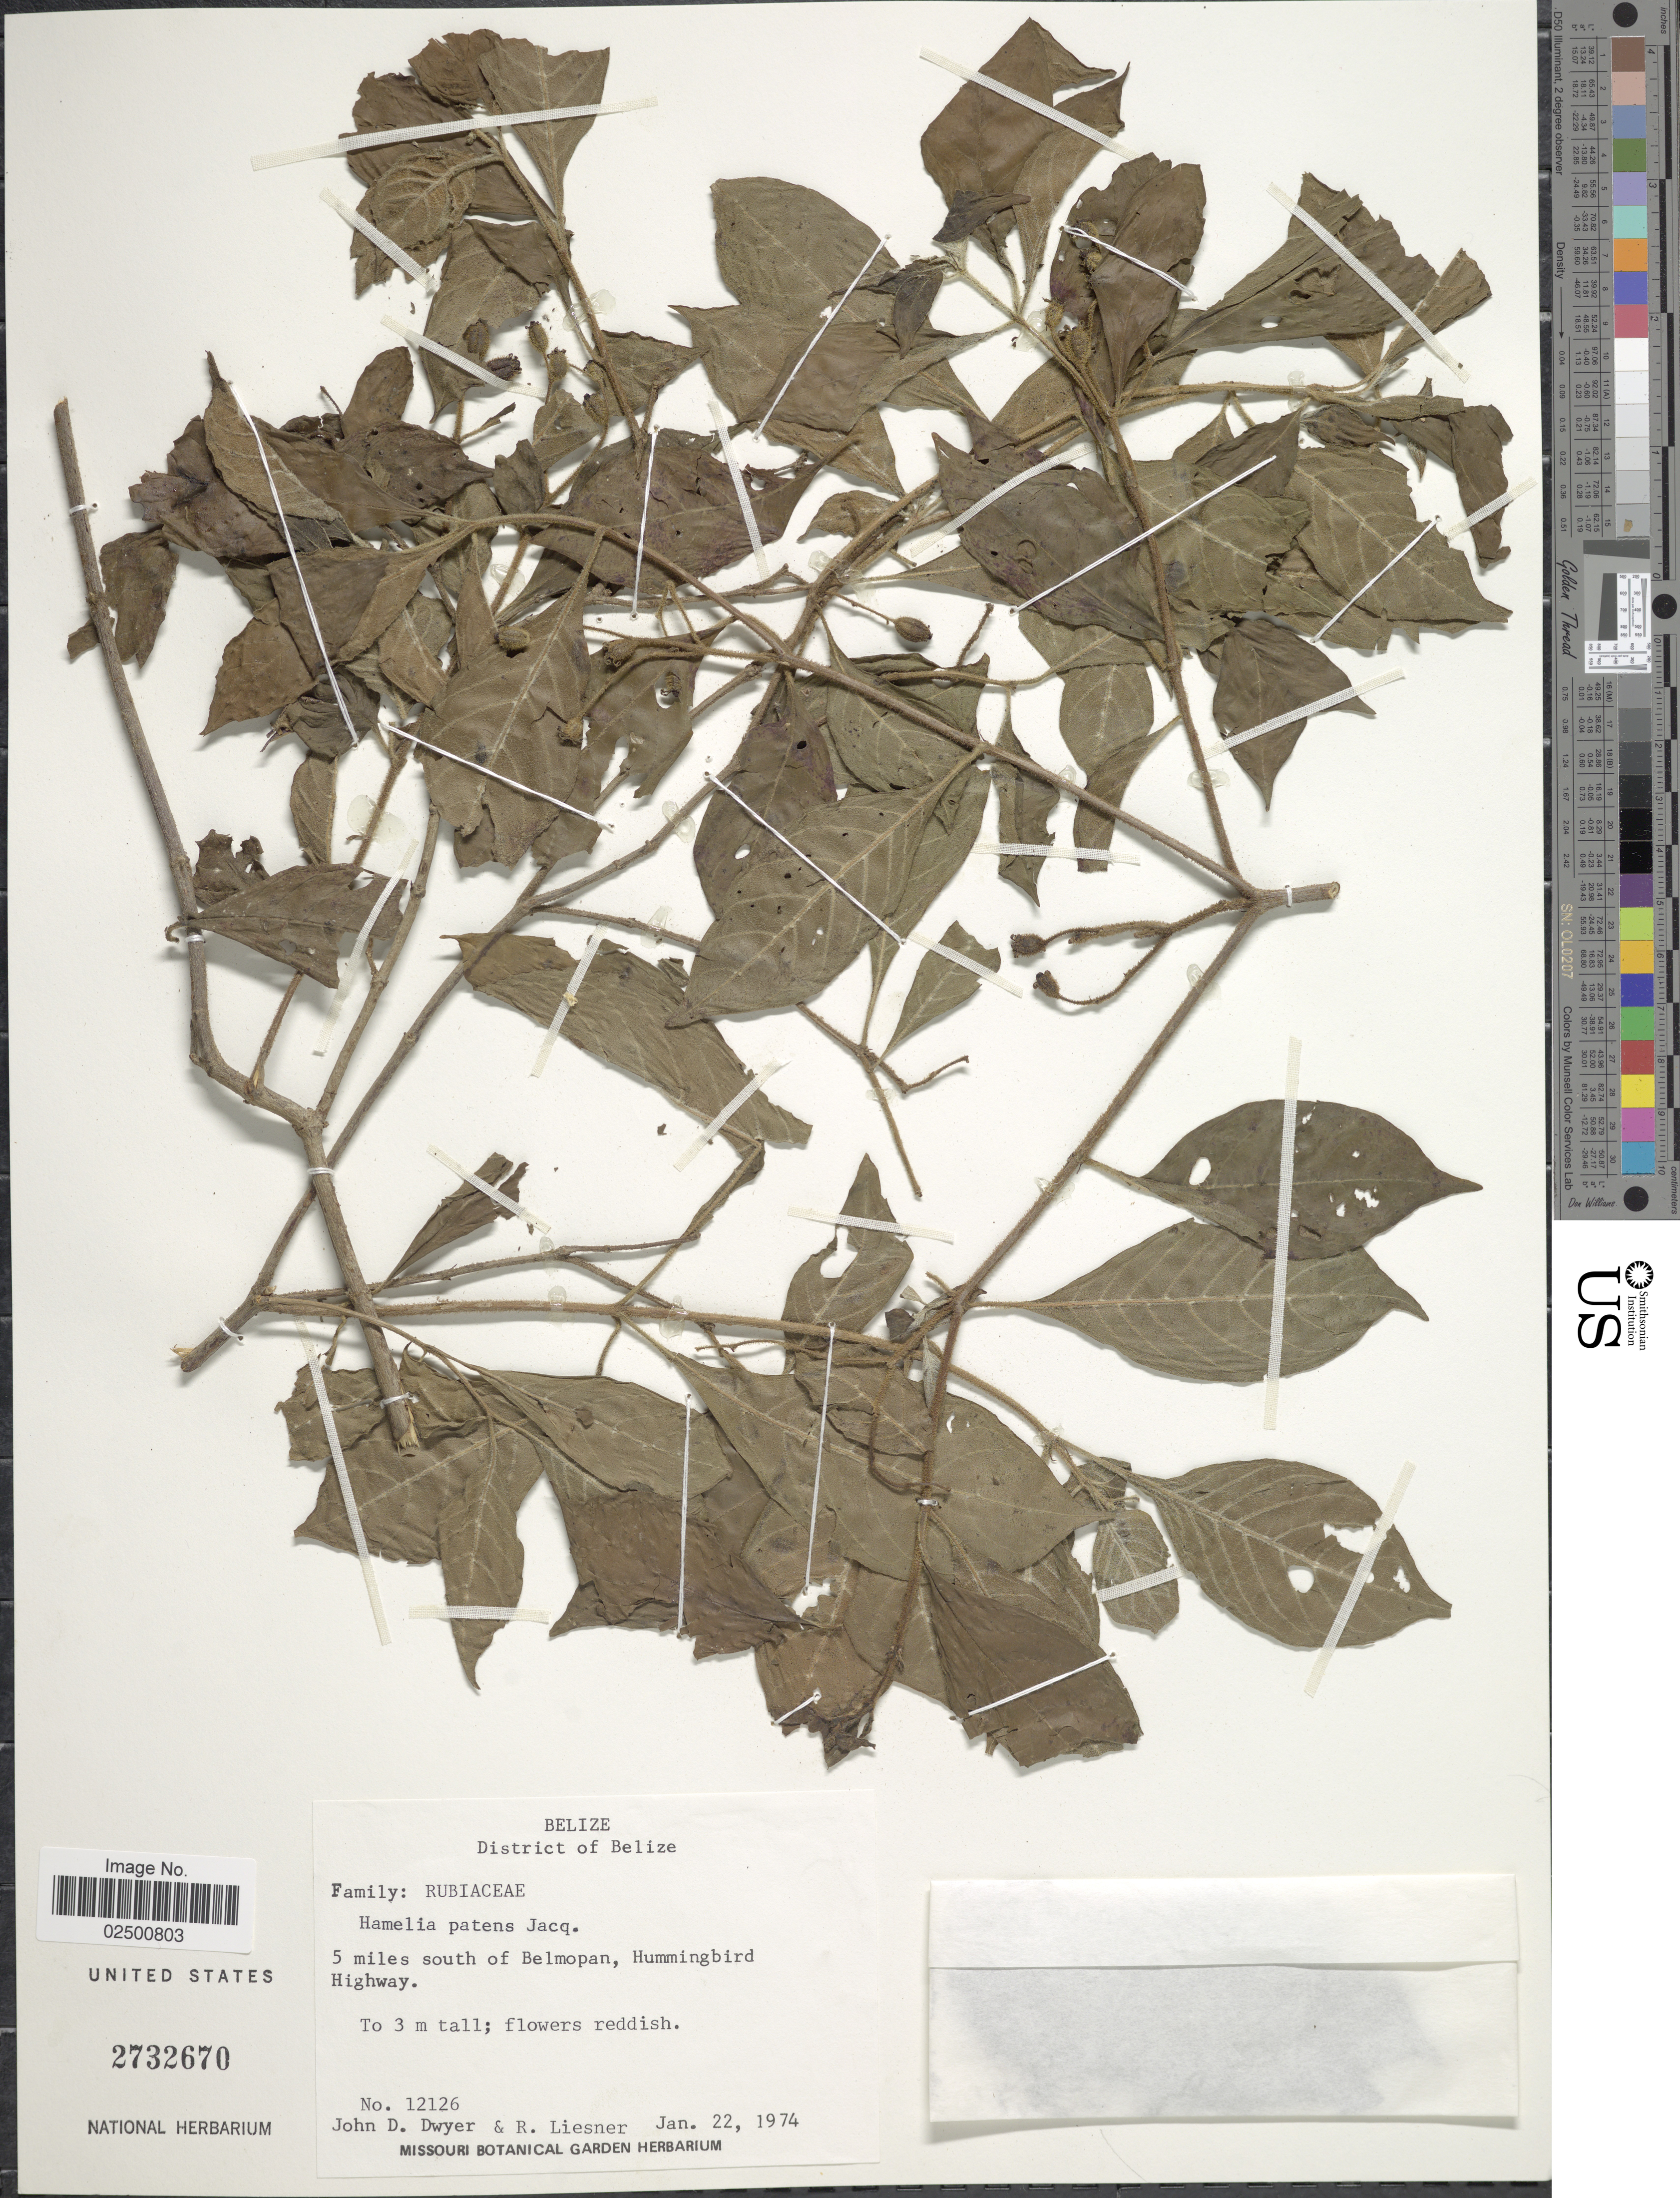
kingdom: Plantae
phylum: Tracheophyta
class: Magnoliopsida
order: Gentianales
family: Rubiaceae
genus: Hamelia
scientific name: Hamelia patens var. patens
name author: Jacq.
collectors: J. D. Dwyer & R. L. Liesner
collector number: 12126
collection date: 1974-01-22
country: Belize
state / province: Belize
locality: District of Belize. 5 miles south of Belmopan, Hummingbird Highway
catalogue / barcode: US 2732670